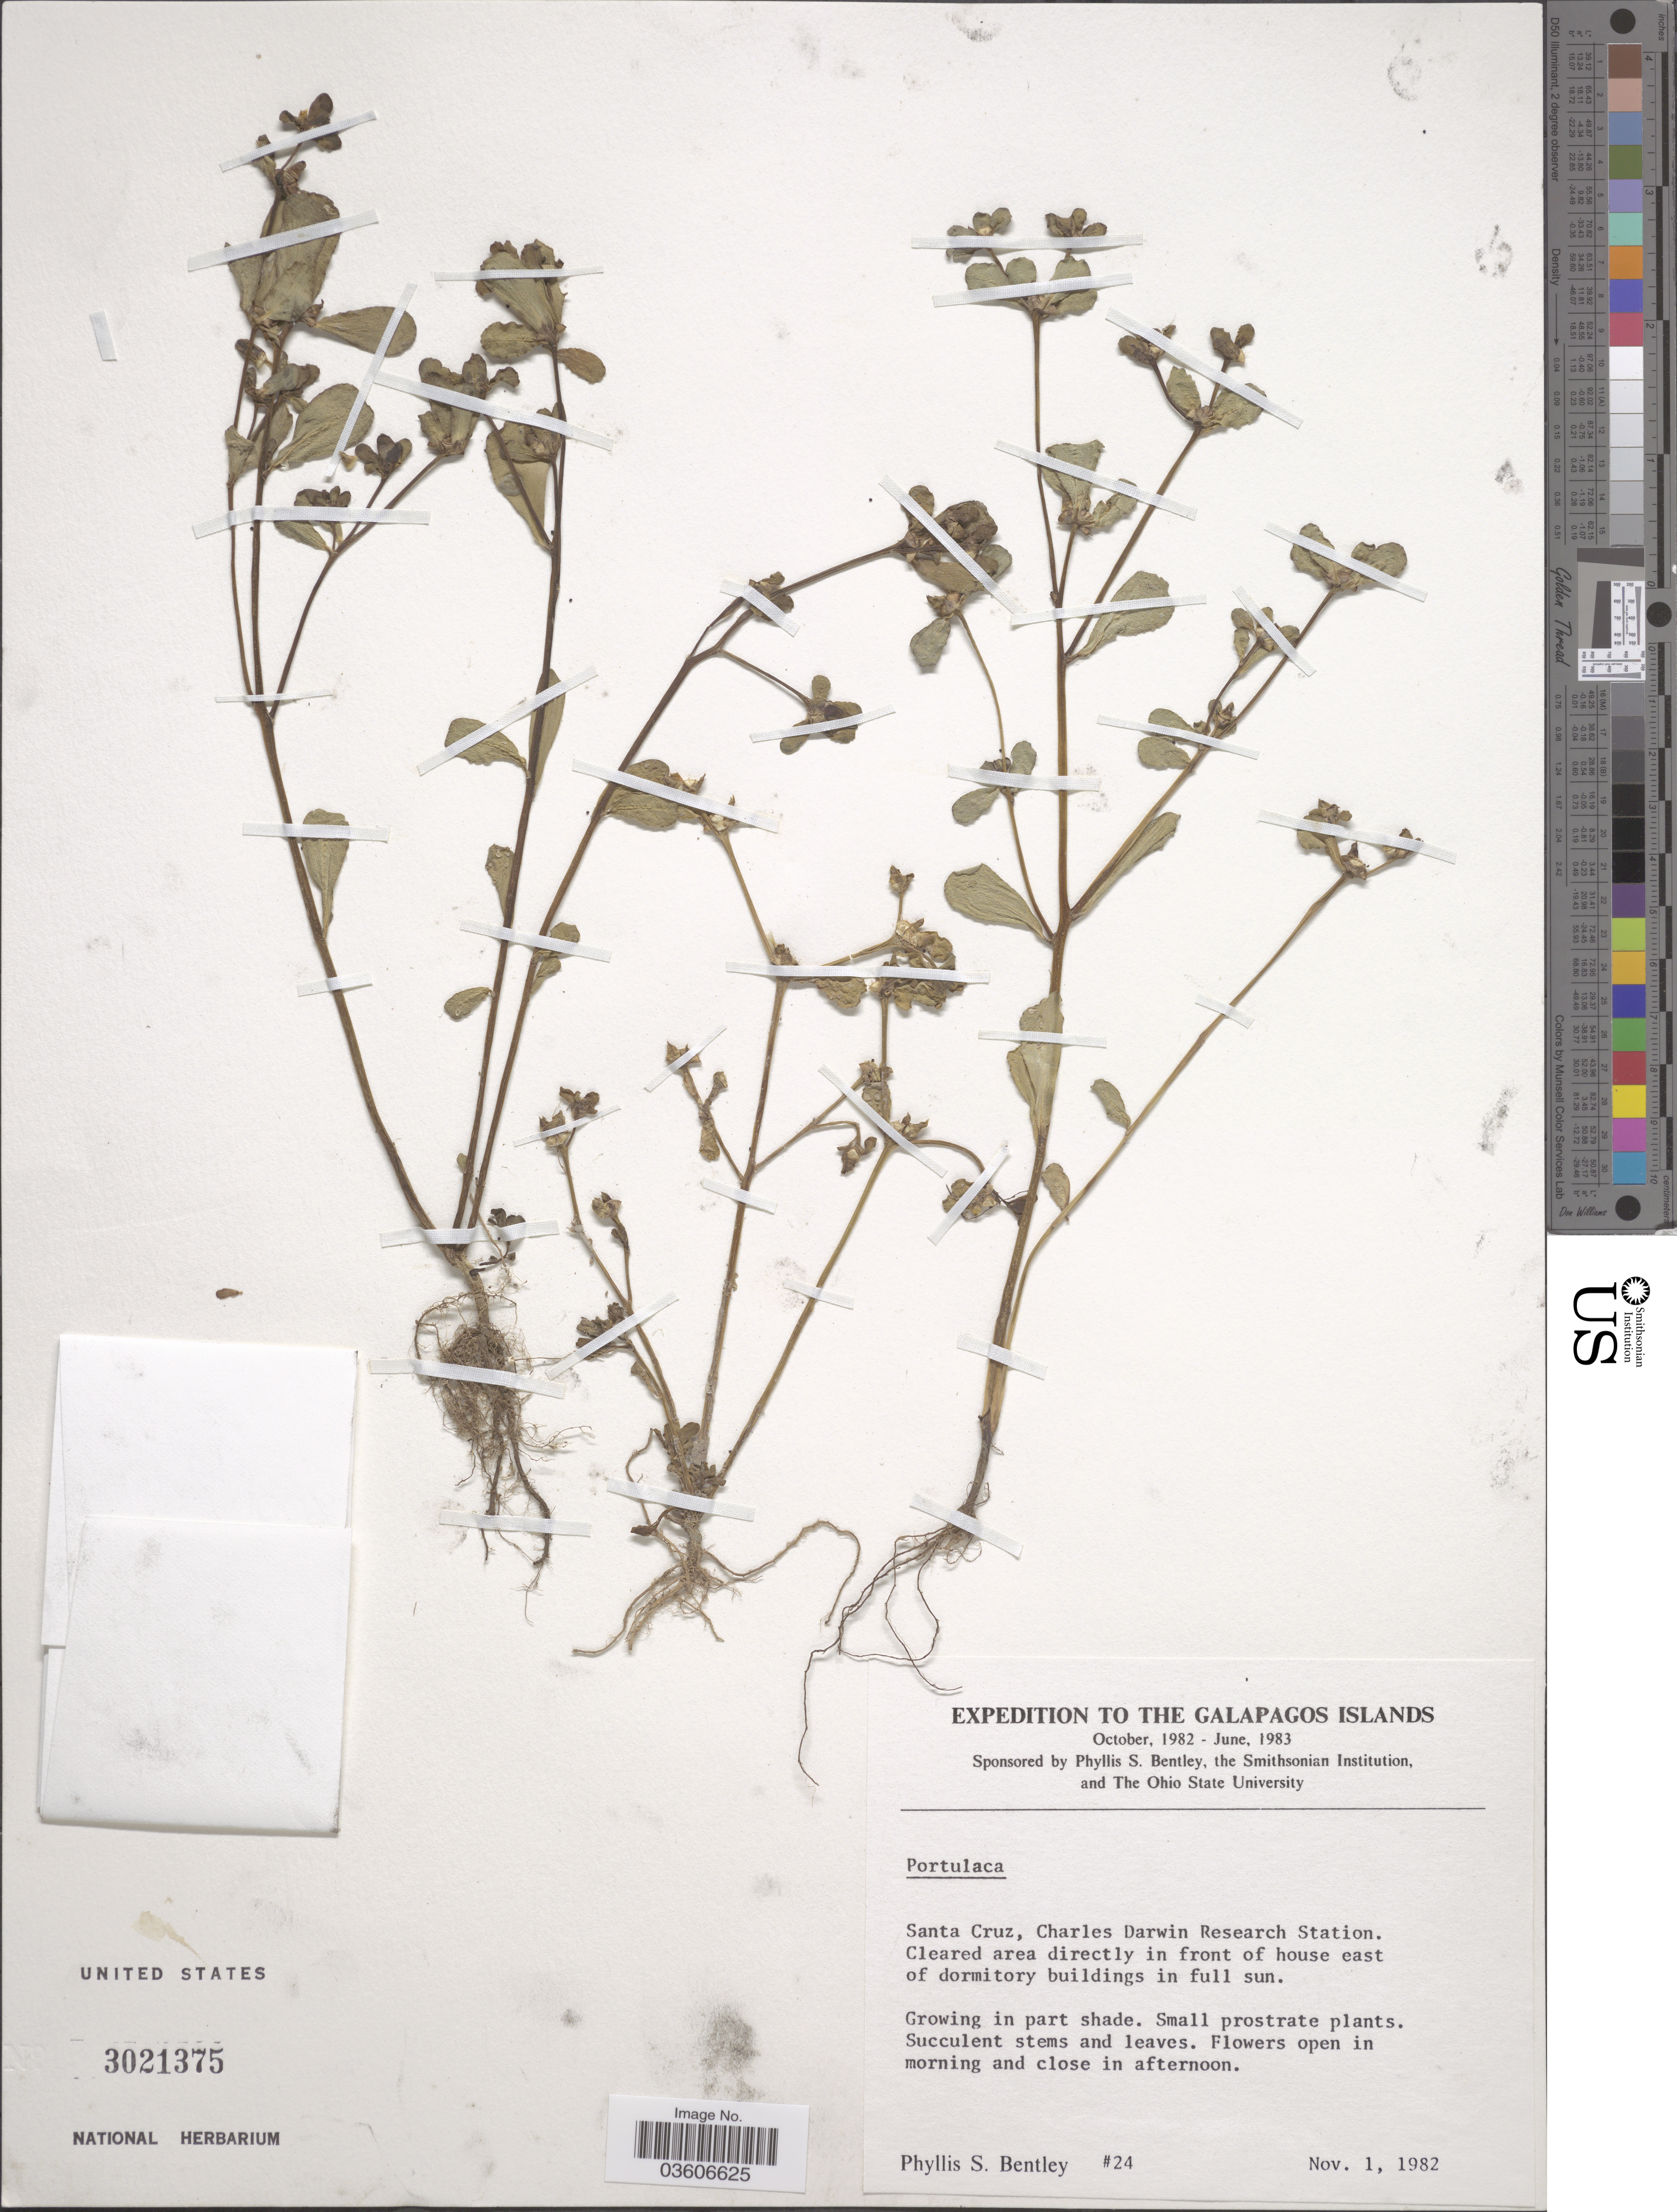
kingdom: Plantae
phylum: Tracheophyta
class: Magnoliopsida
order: Caryophyllales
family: Portulacaceae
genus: Portulaca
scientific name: Portulaca oleracea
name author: L.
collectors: P. S. Bentley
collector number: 24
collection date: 1982-11-01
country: Ecuador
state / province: Colón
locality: The Galapagos Islands. Santa Cruz, Charles Darwin Research Station.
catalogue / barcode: US 3021375